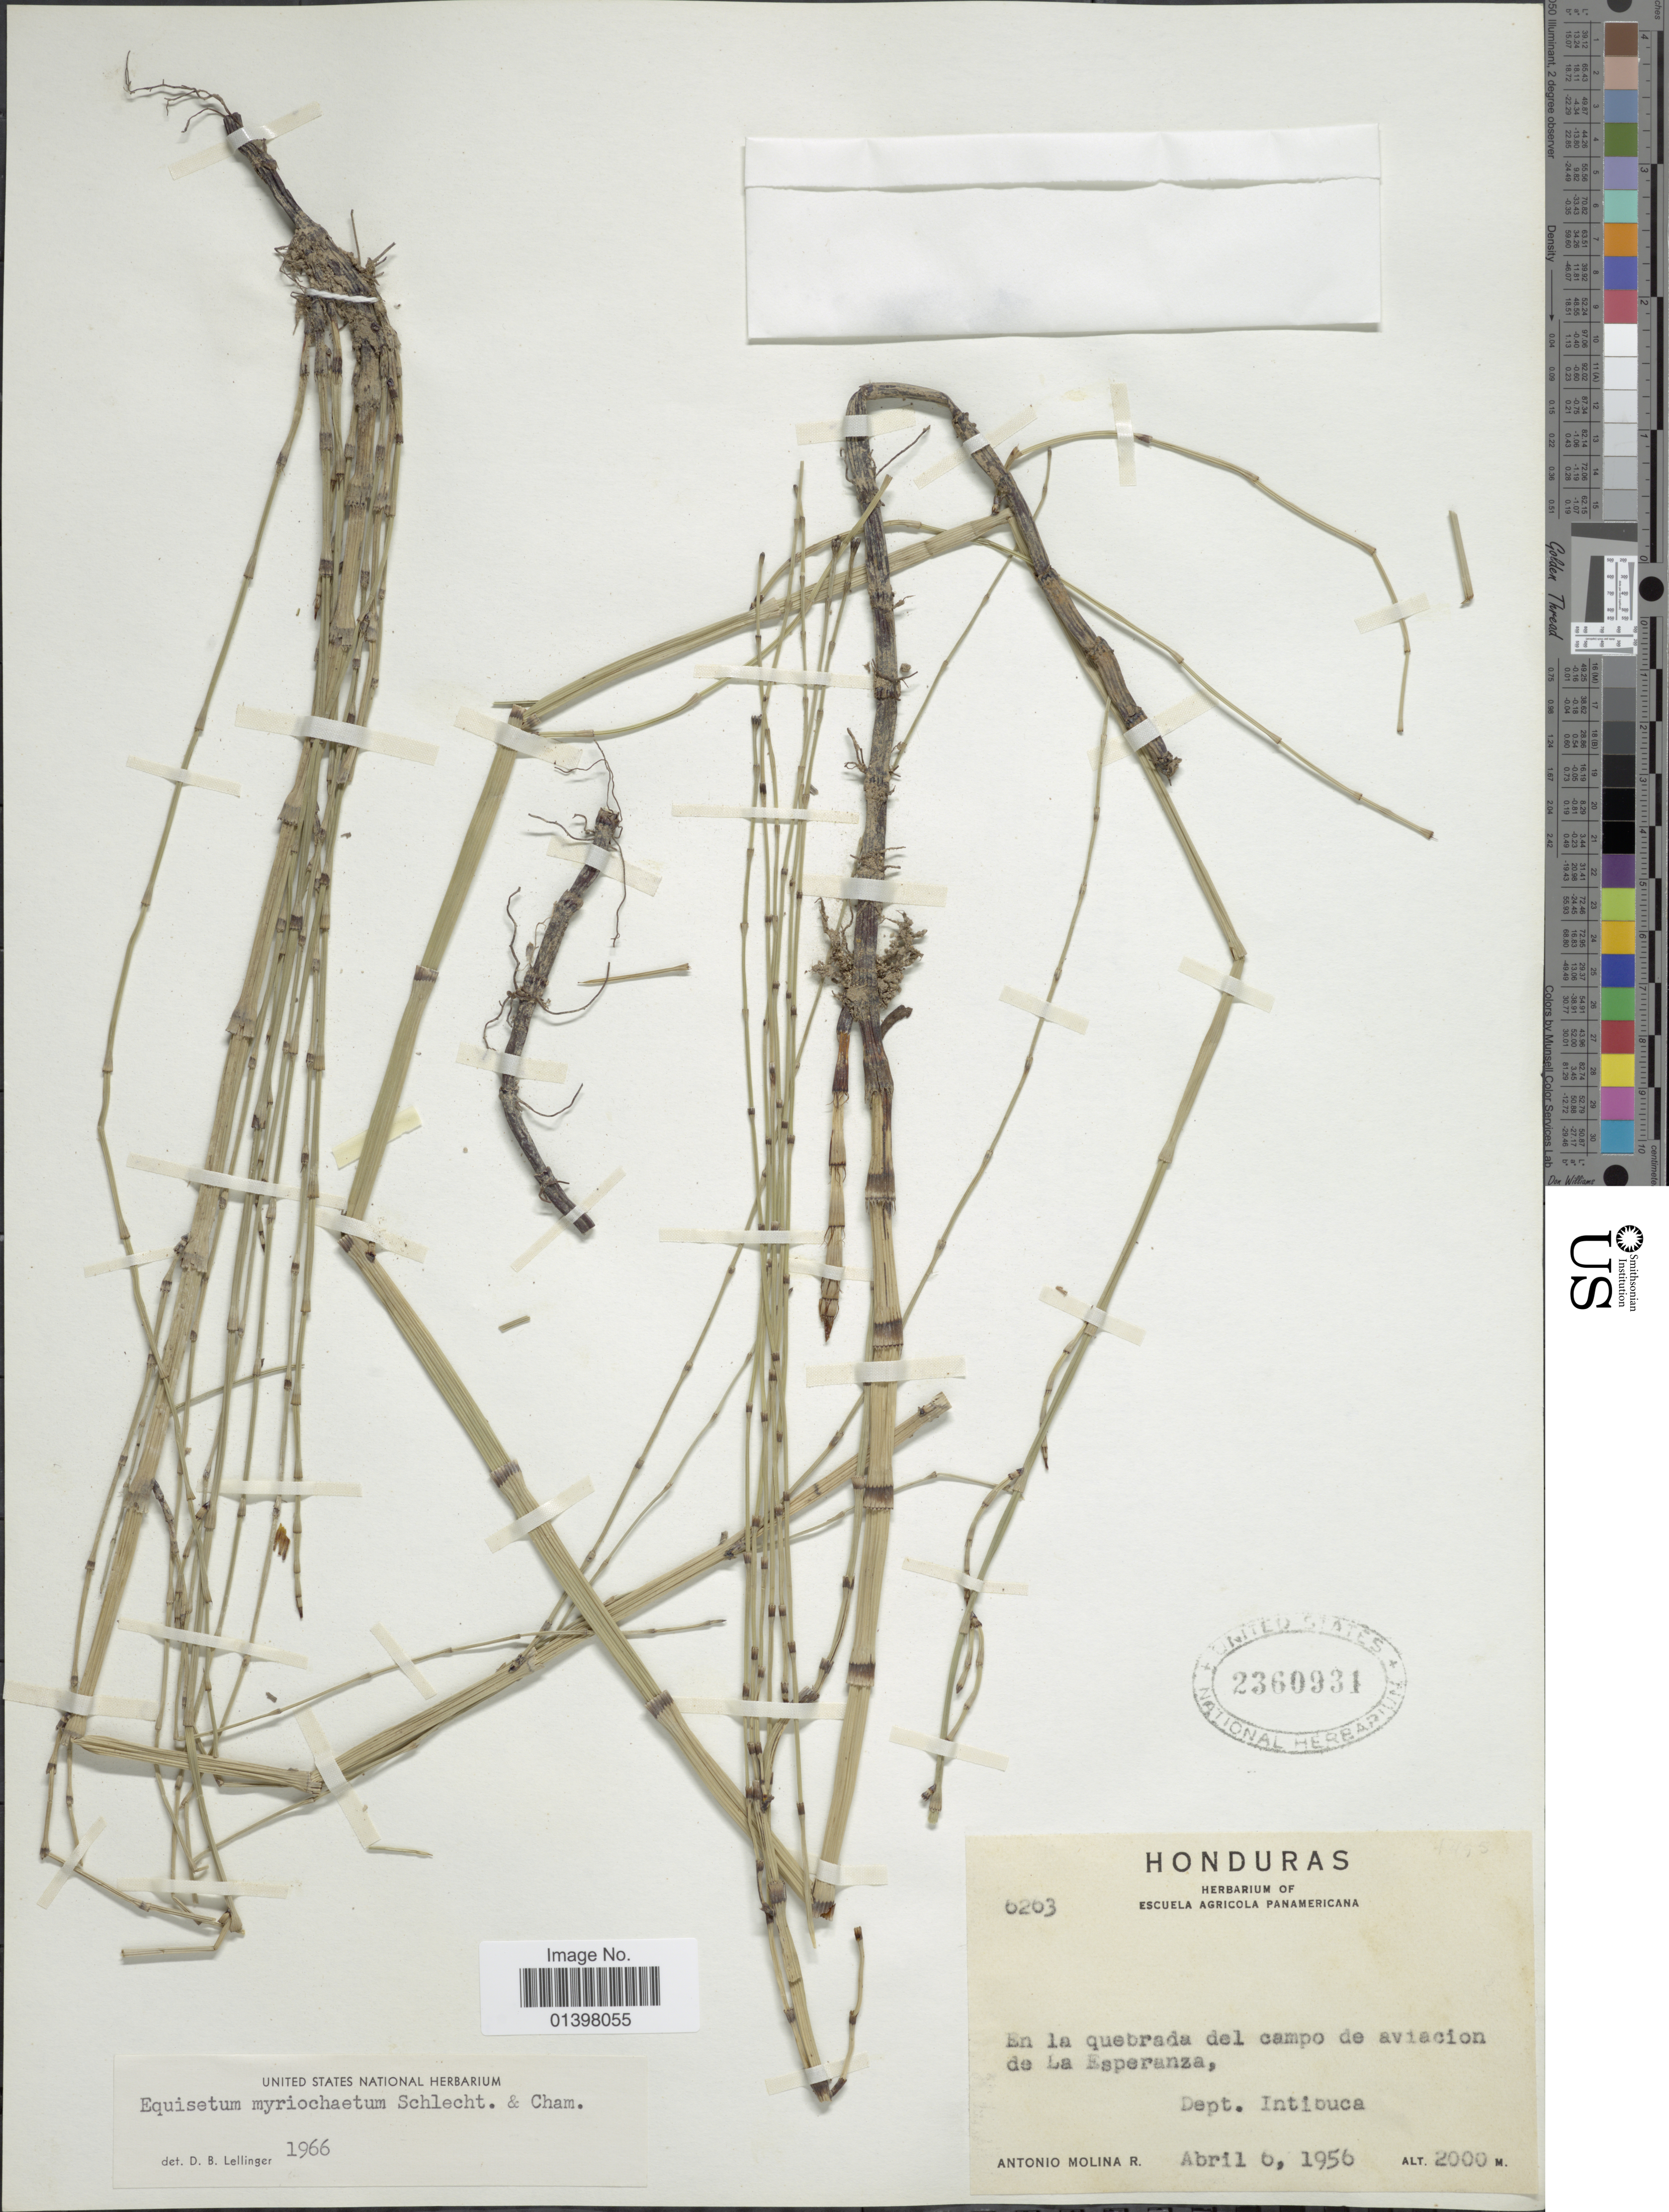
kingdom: Plantae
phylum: Tracheophyta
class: Polypodiopsida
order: Equisetales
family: Equisetaceae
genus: Equisetum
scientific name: Equisetum myriochaetum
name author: Schltdl. & Cham.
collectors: A. Molina R.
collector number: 6263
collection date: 1956-04-06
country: Honduras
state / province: Intibuca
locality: En la quebrad del campo de aviacion de Le Esperanza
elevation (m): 2000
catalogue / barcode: US 2360931